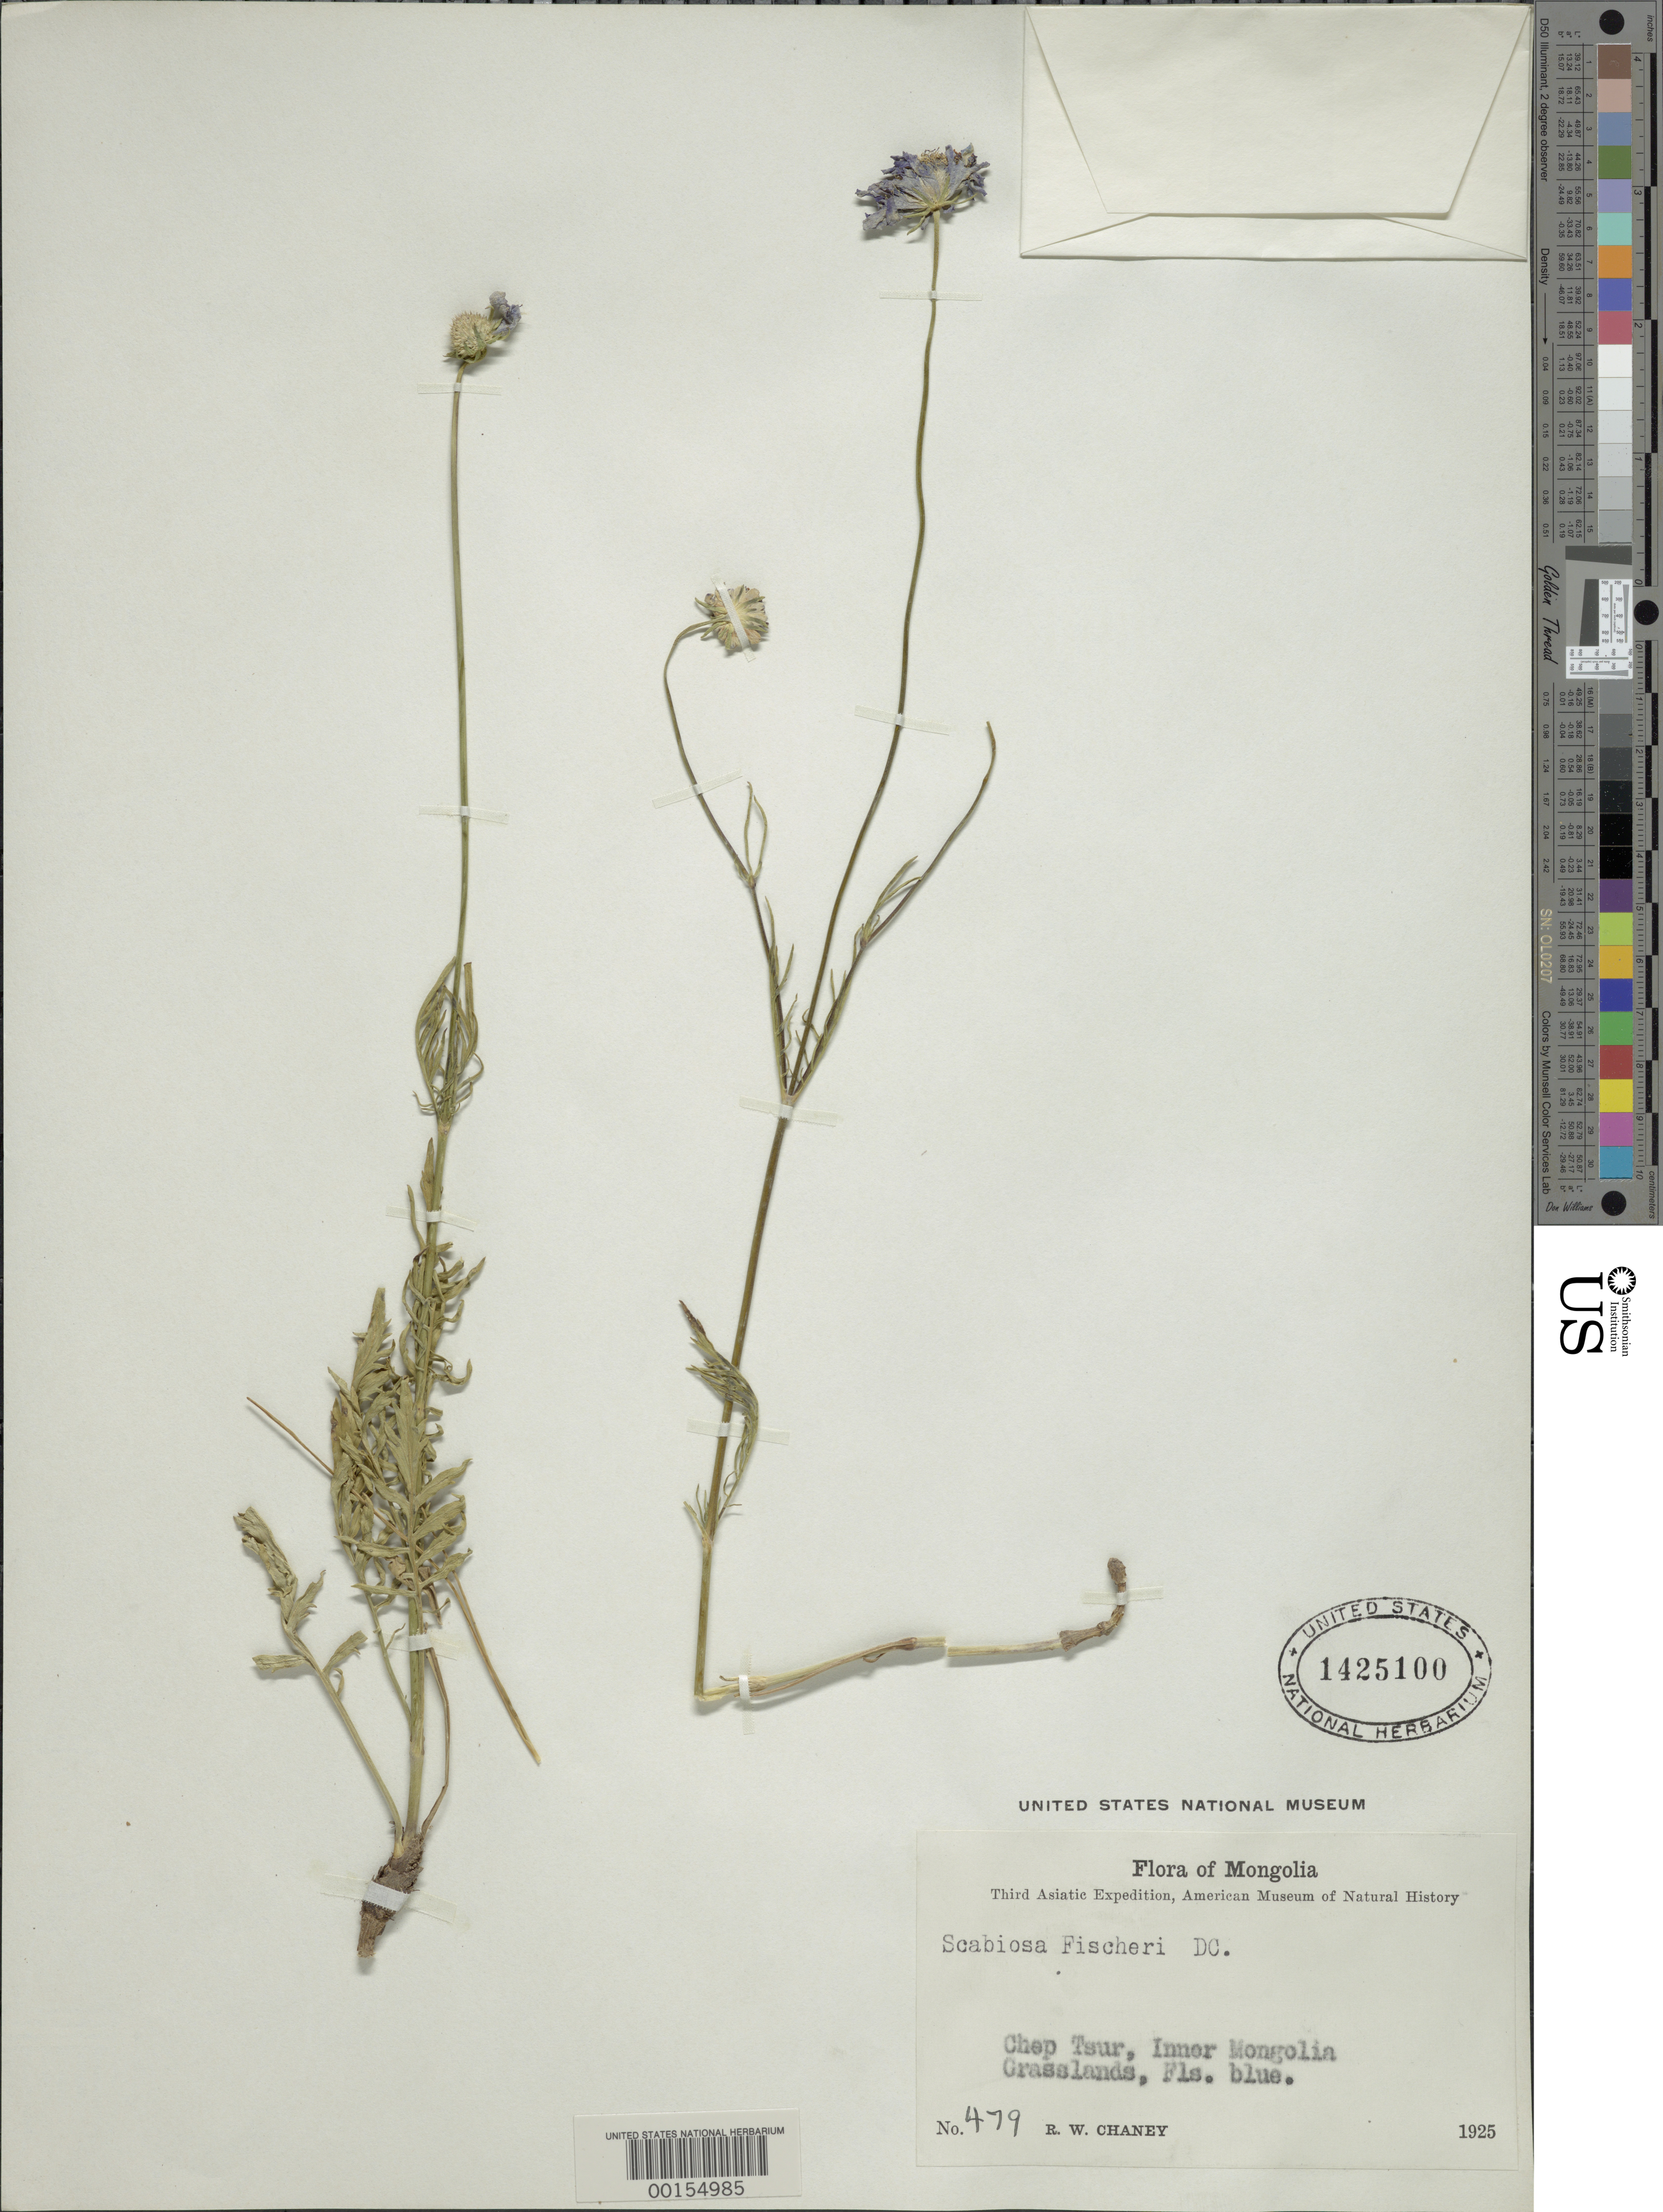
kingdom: Plantae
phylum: Tracheophyta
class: Magnoliopsida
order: Dipsacales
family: Caprifoliaceae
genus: Scabiosa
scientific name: Scabiosa fischerii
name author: DC.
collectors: R. Chaney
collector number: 479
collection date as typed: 1925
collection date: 1925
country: Mongolia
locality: Chep Tsur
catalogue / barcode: US 1425100